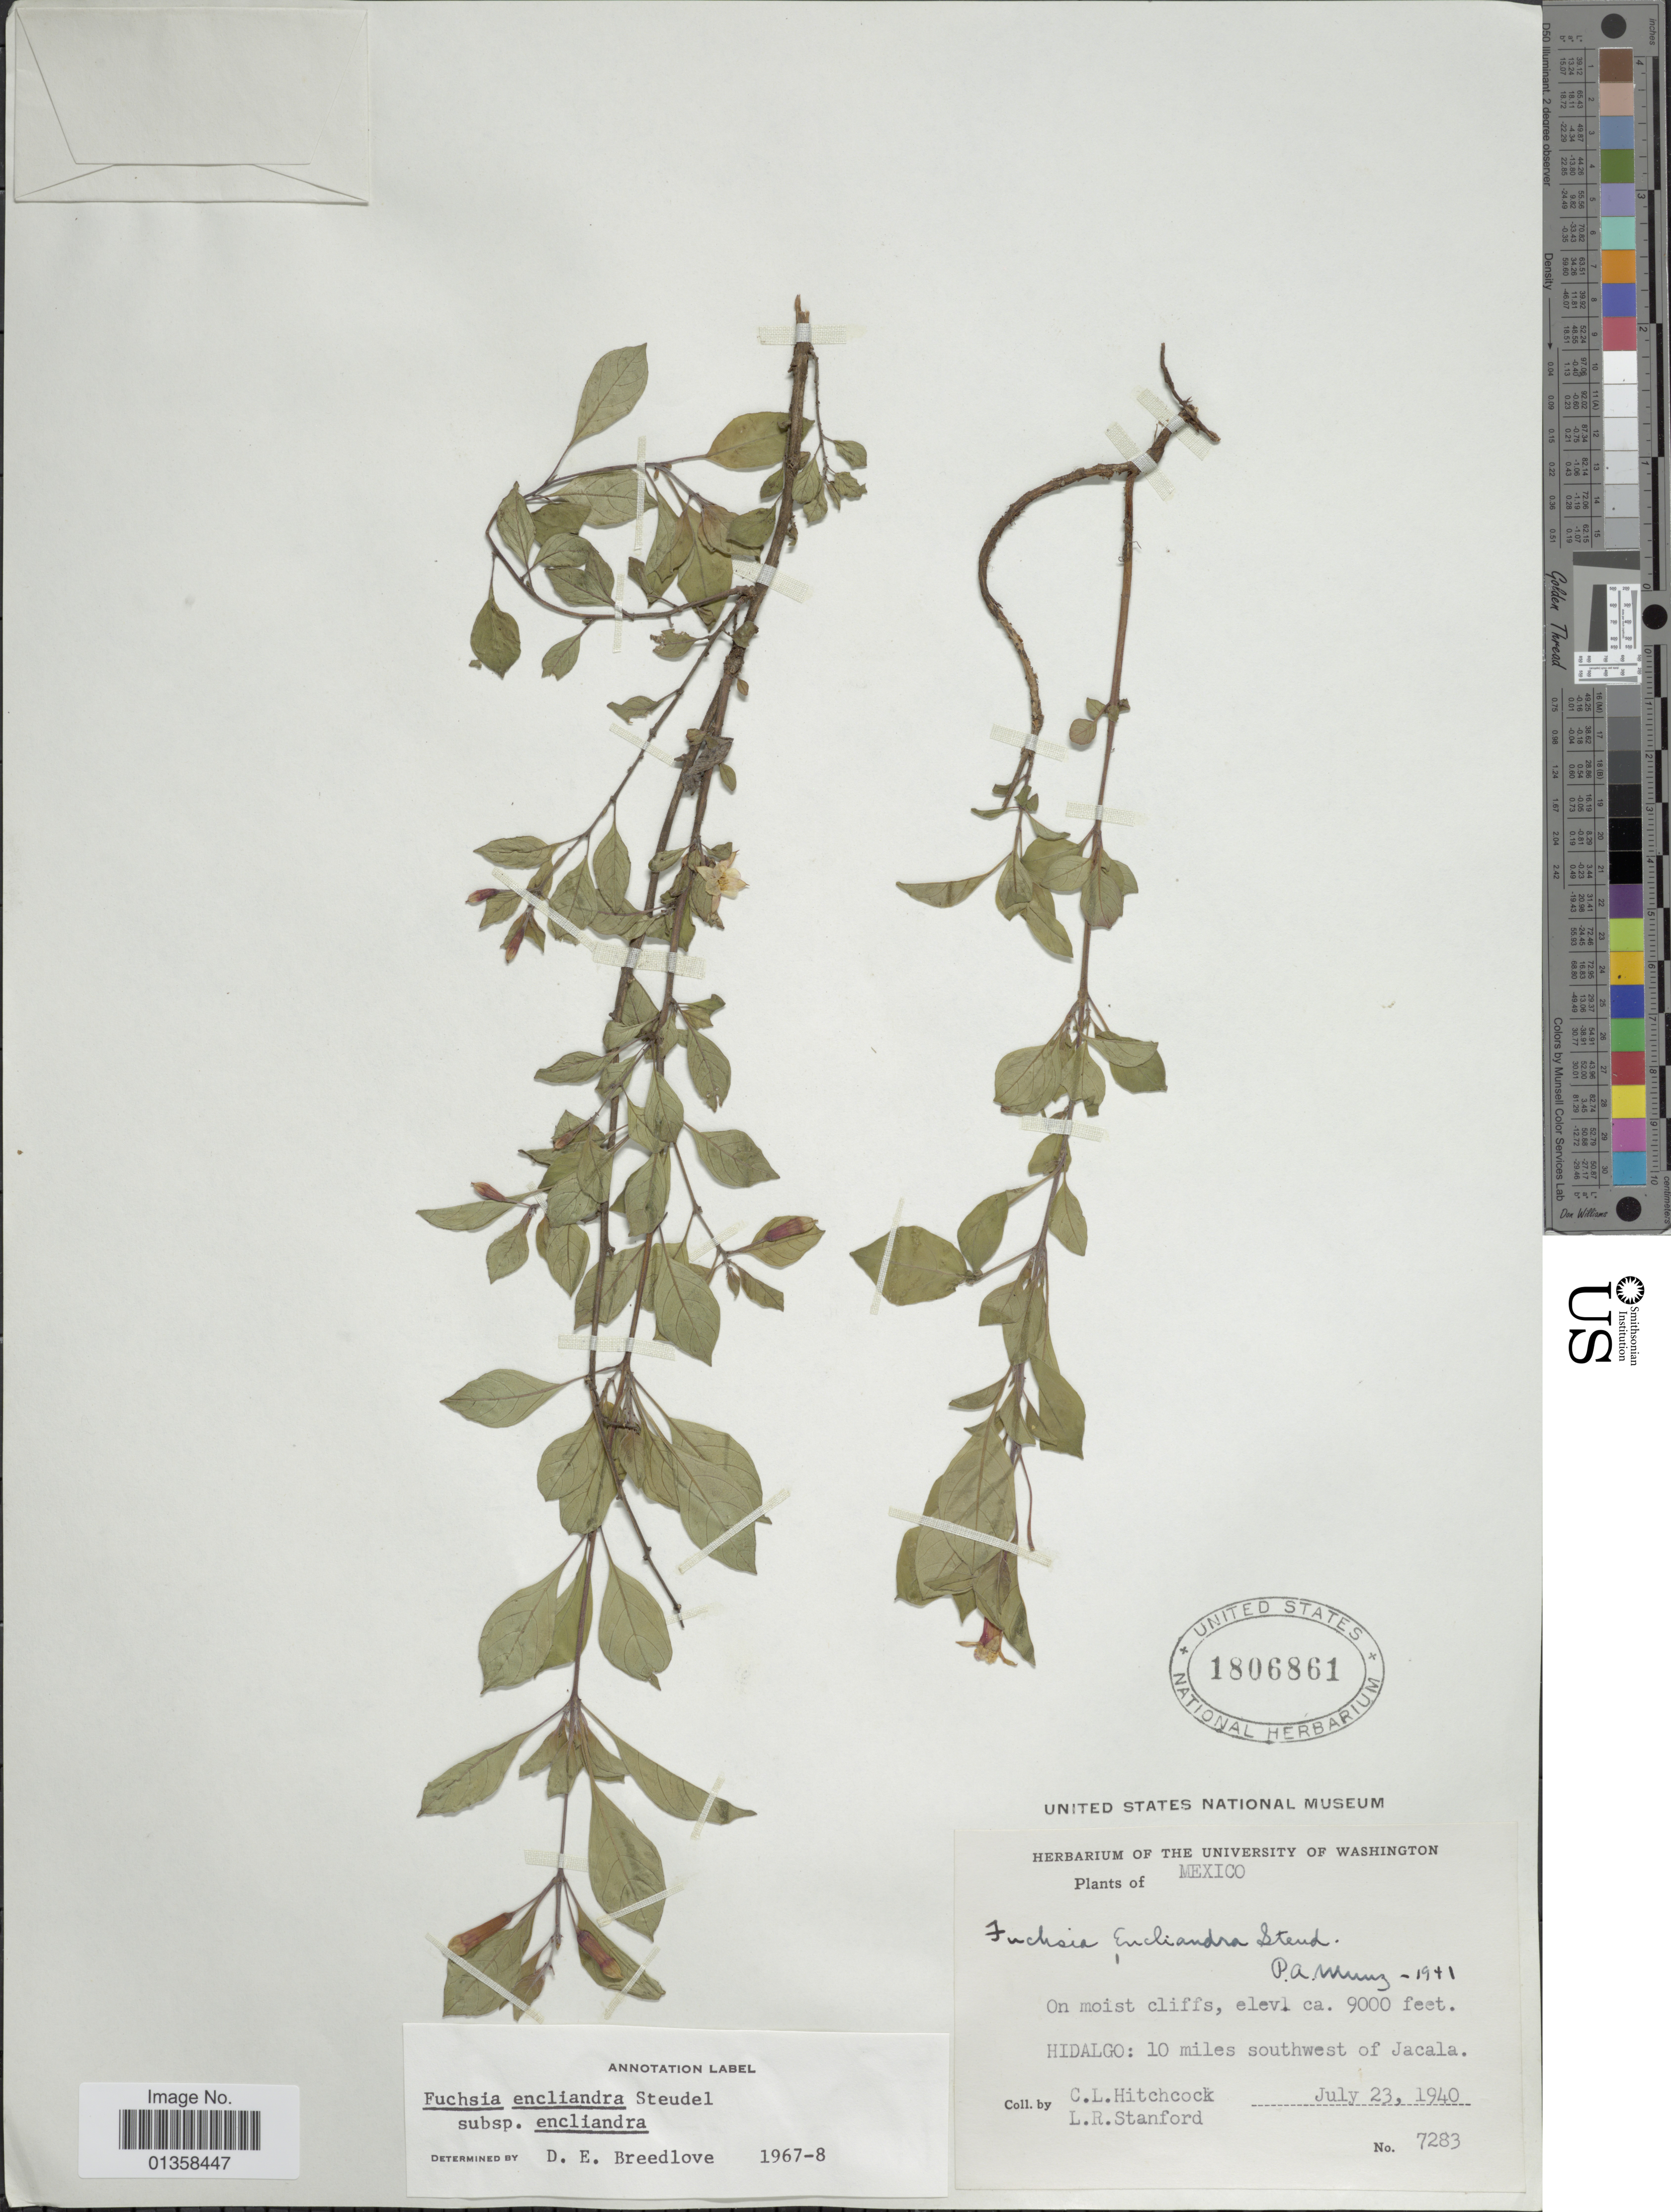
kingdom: Plantae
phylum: Tracheophyta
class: Magnoliopsida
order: Myrtales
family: Onagraceae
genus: Fuchsia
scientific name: Fuchsia encliandra subsp. encliandra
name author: Steud.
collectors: C. L. Hitchcock & L. R. Stanford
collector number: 7283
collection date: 1940-07-23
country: Mexico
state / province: Hidalgo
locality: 10 miles southwest of Jacala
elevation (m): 2743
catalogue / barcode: US 1806861